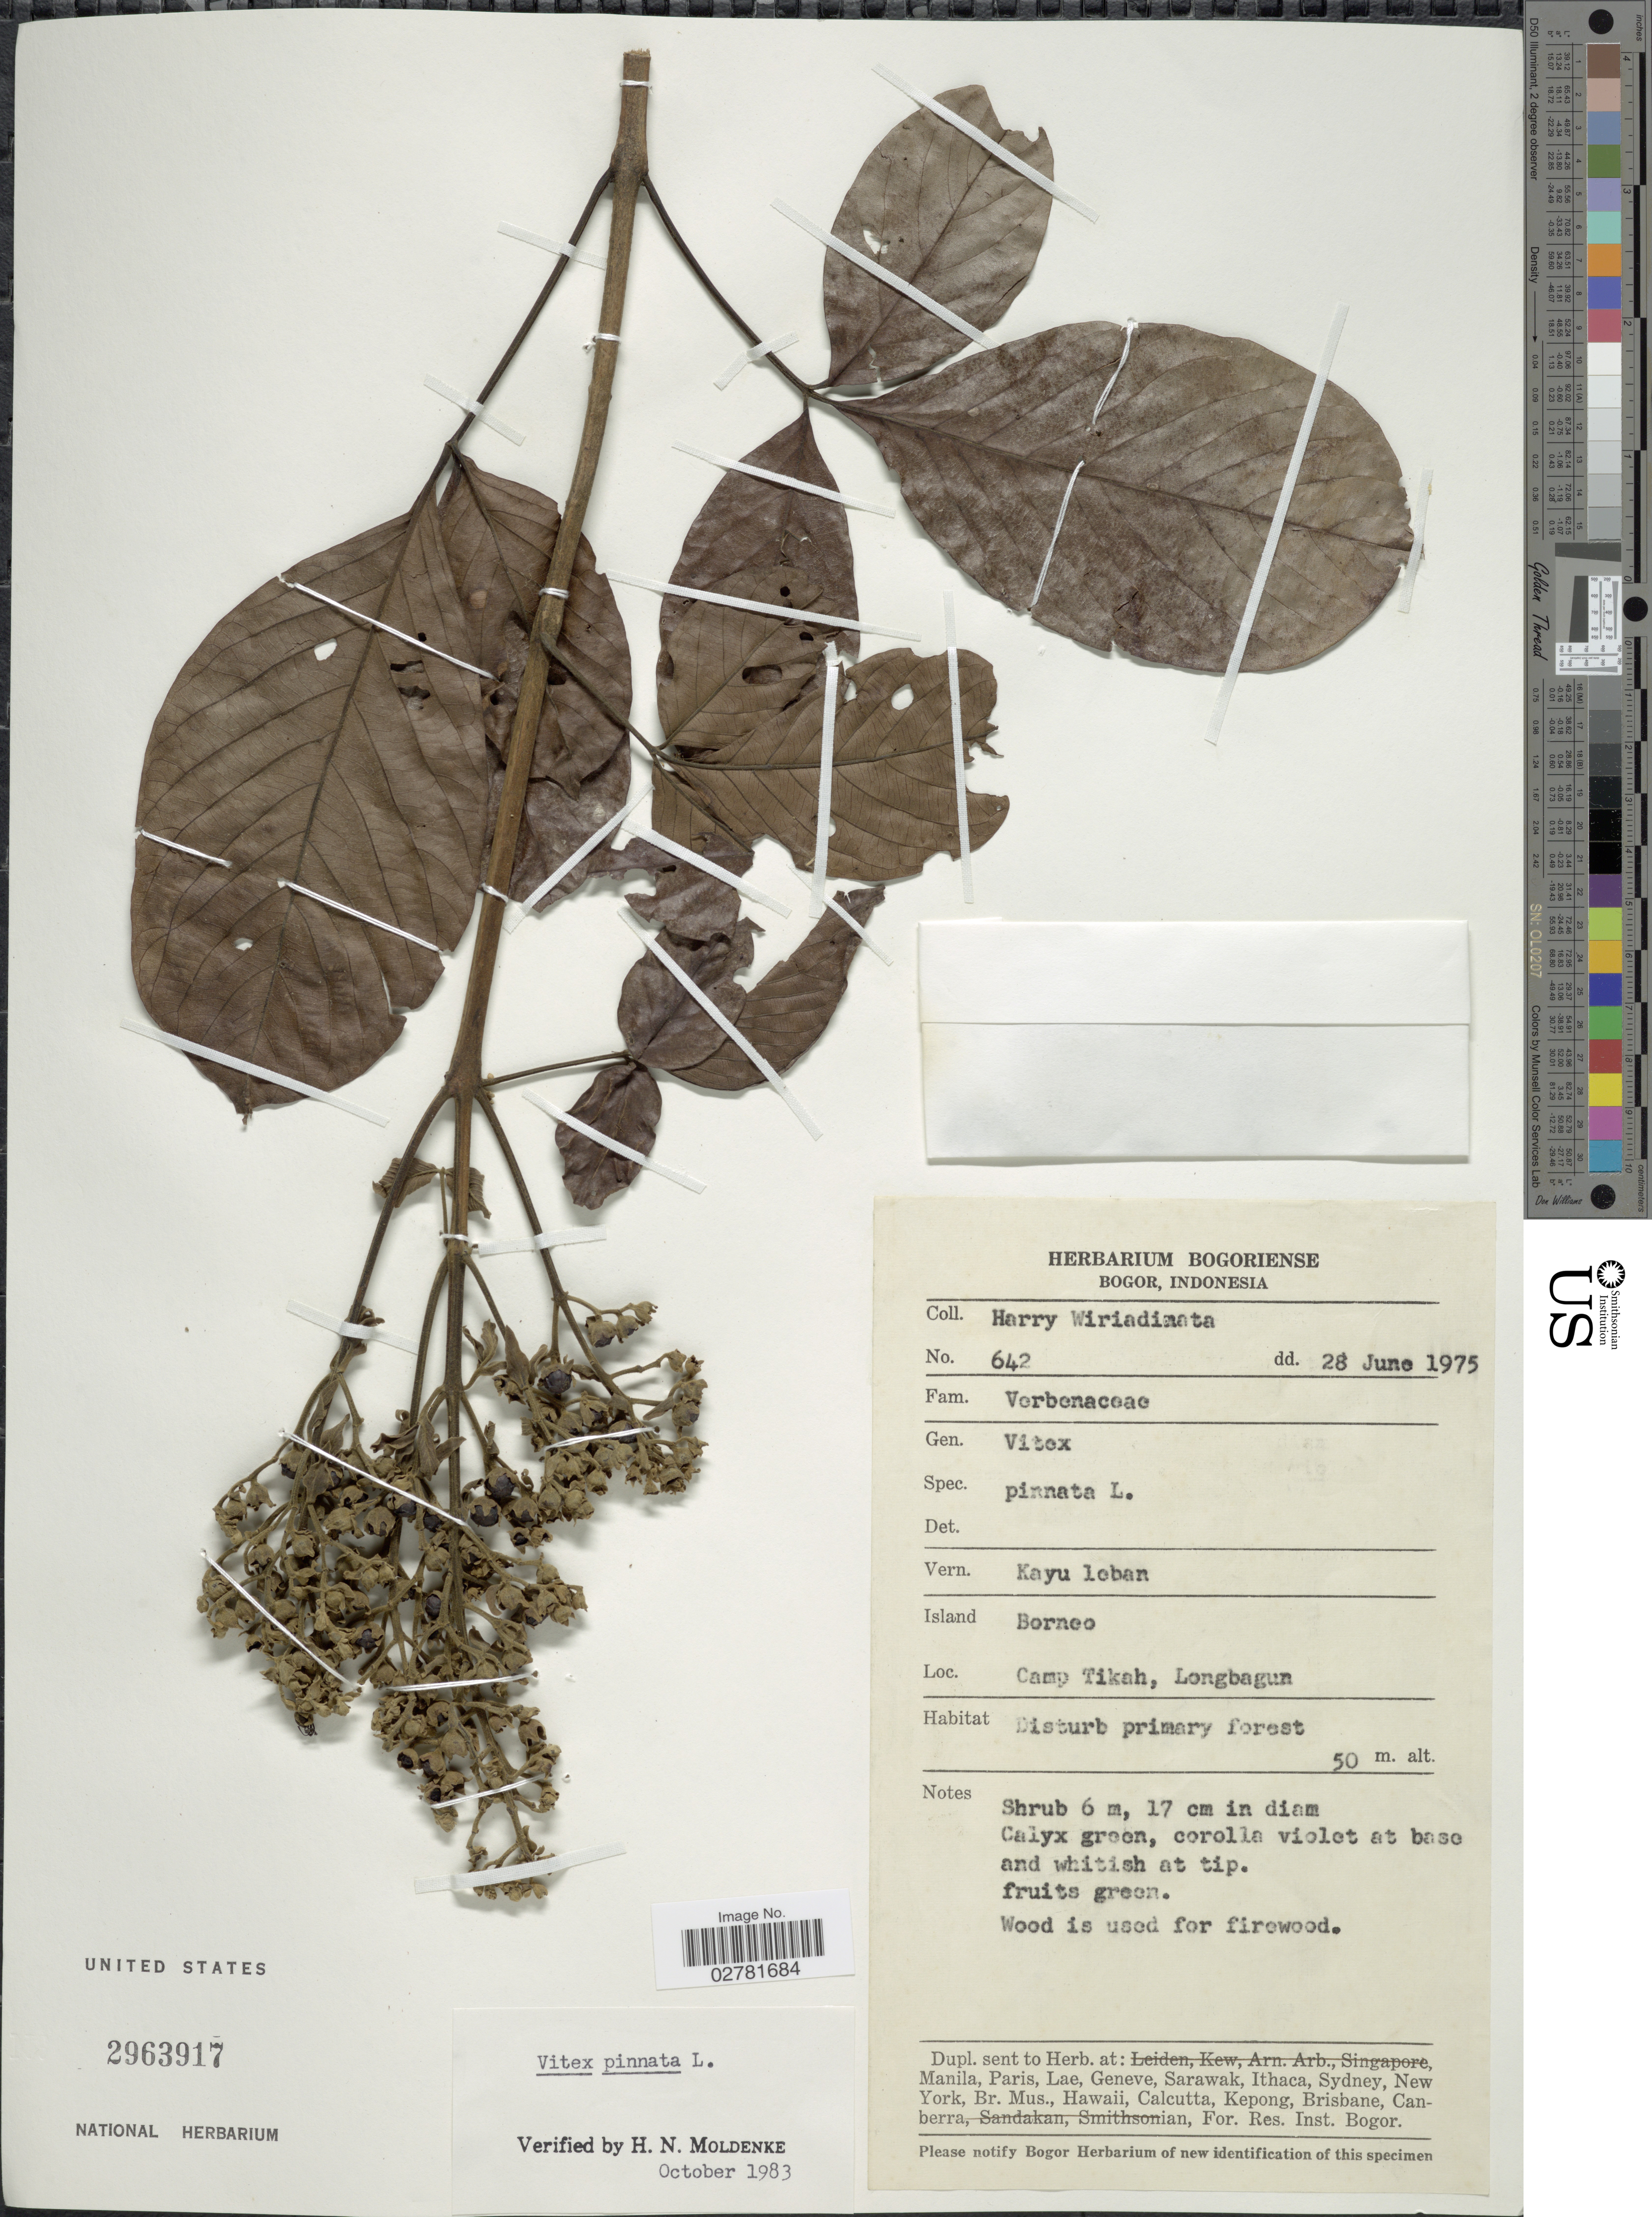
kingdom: Plantae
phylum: Tracheophyta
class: Magnoliopsida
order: Lamiales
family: Lamiaceae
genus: Vitex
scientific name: Vitex pinnata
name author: L.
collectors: H. Wiriadinata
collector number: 642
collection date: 1975-06-28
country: Indonesia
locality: Island Borneo. Camp Tikah, Longbagun.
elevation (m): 50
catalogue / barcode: US 2963917